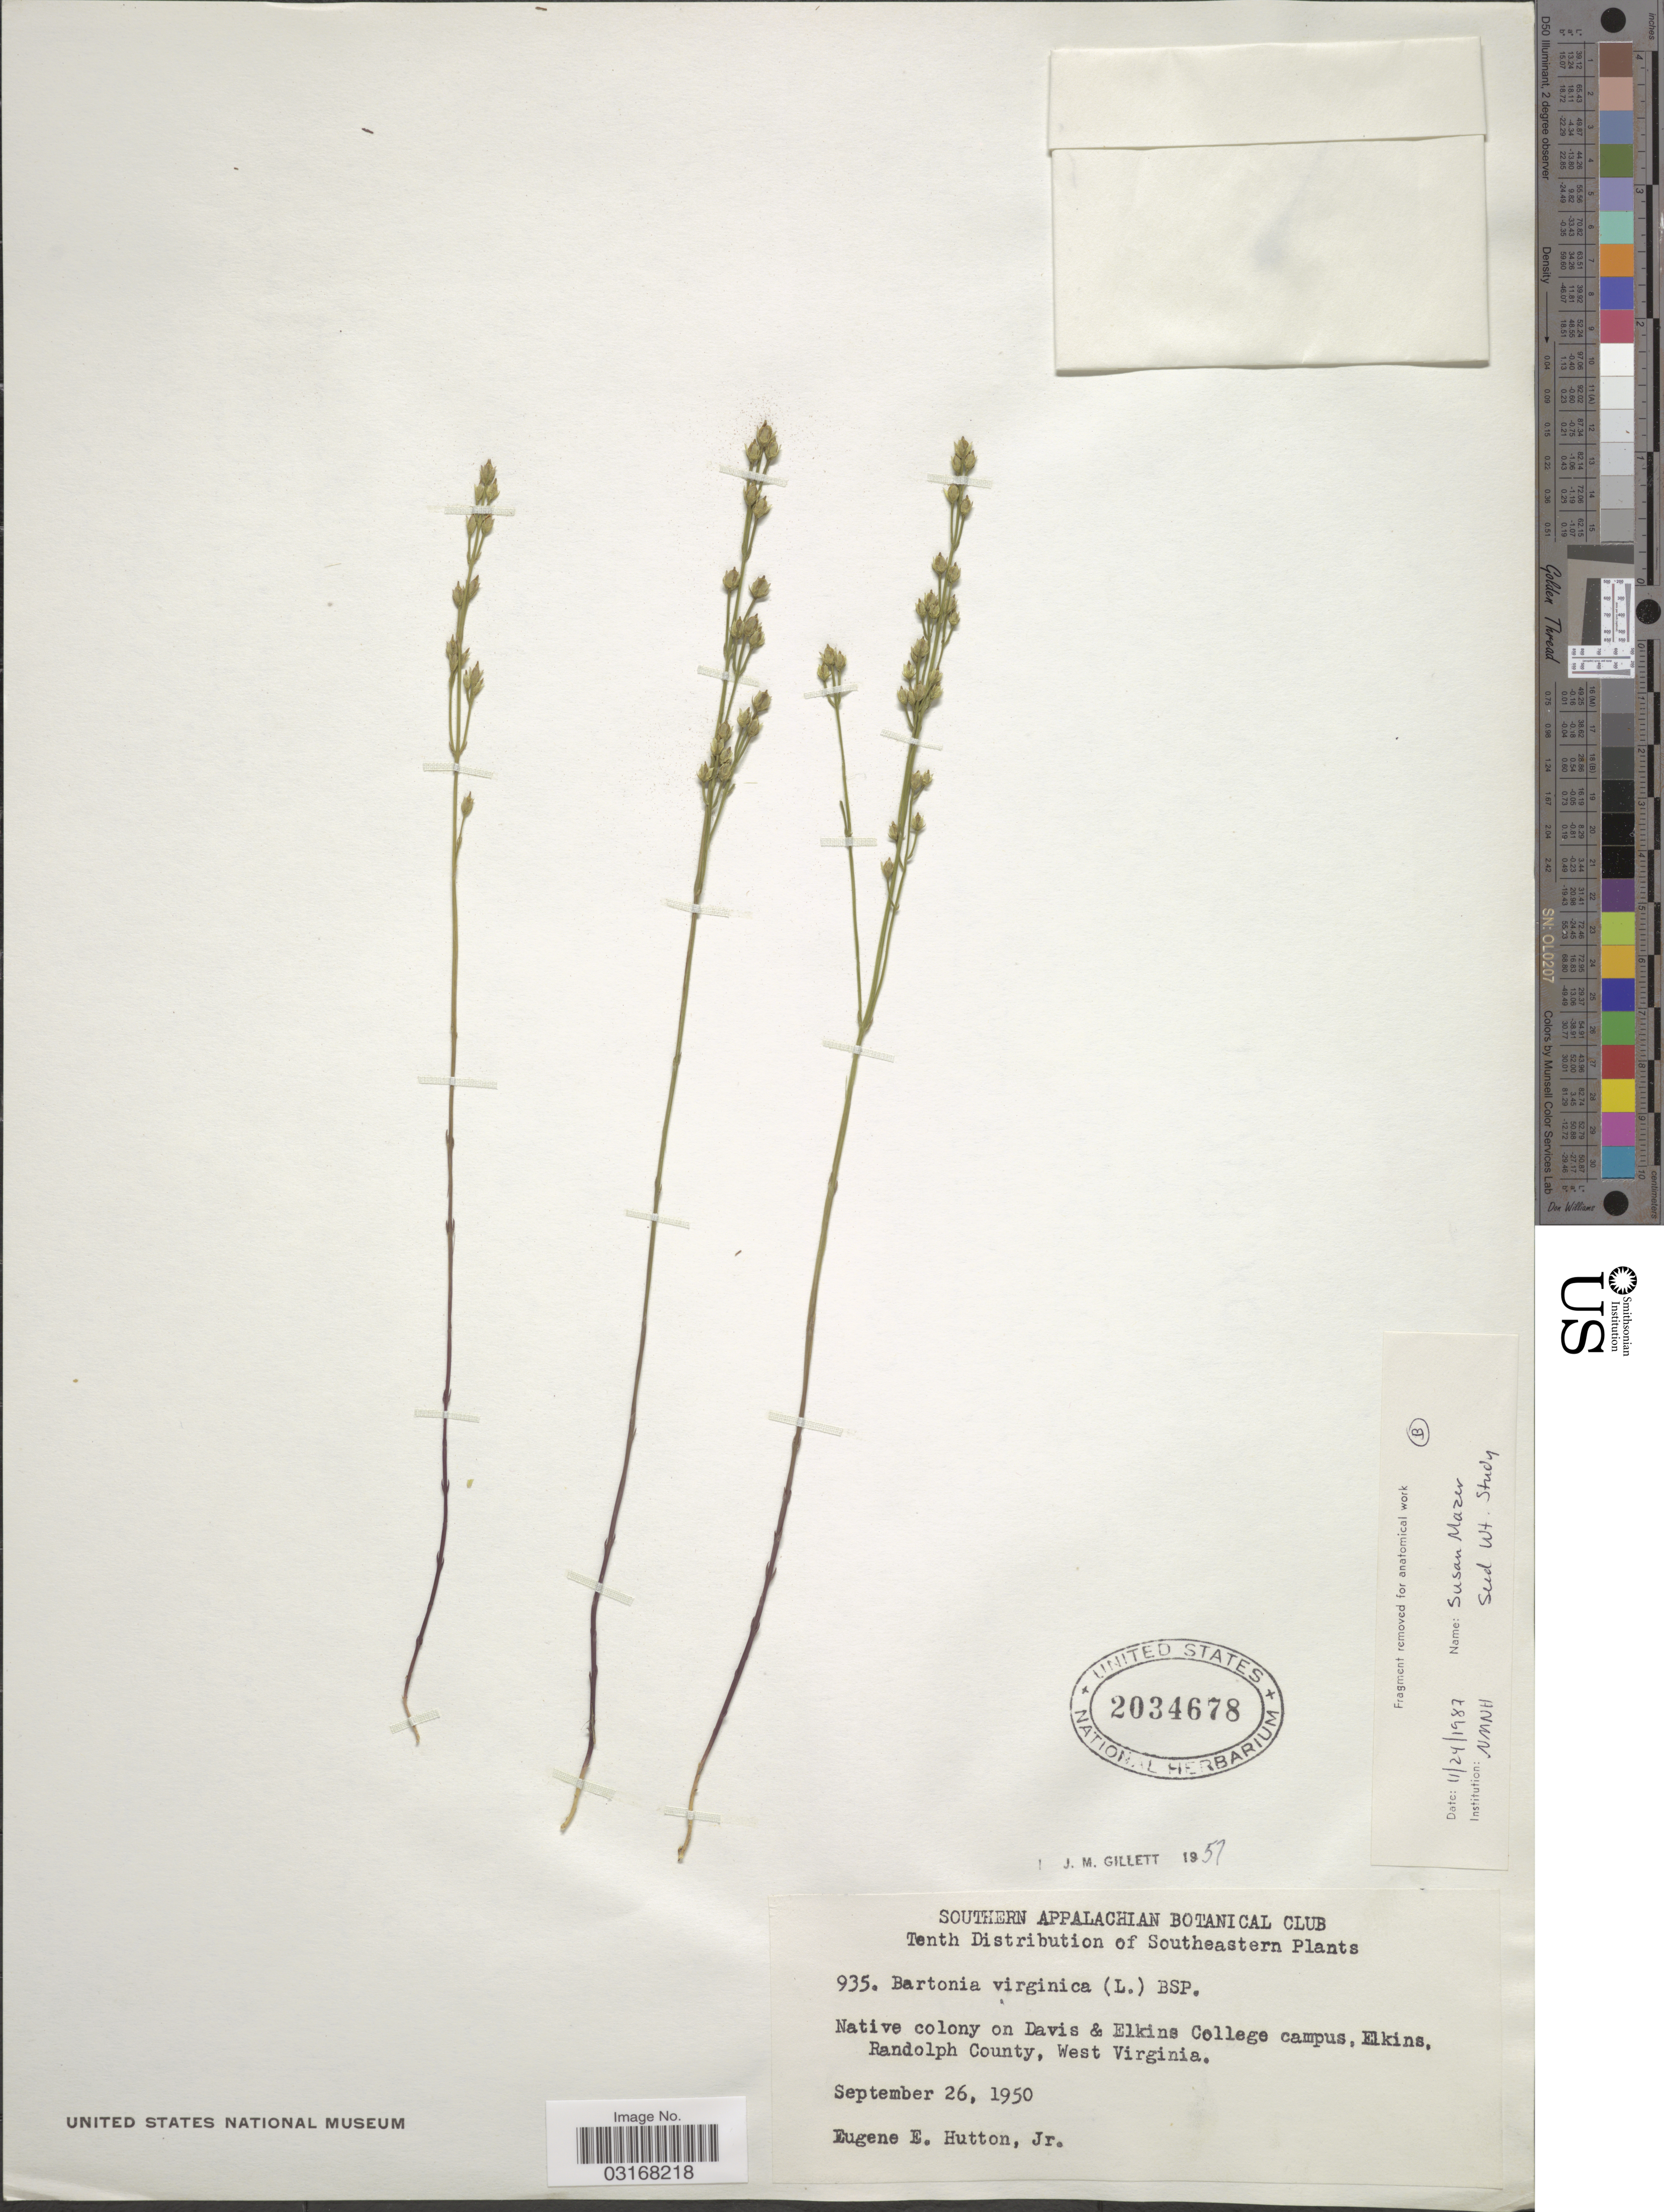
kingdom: Plantae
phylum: Tracheophyta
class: Magnoliopsida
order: Gentianales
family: Gentianaceae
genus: Bartonia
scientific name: Bartonia virginica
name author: (L.) Britton, Stearns & Poggenb.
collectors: E. Hutton Jr.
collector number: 935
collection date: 1950-09-26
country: United States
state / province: West Virginia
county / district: Randolph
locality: Southeastern. Native colony on Davis & Elkins College campus, Elkins, Randolph County.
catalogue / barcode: US 2034678